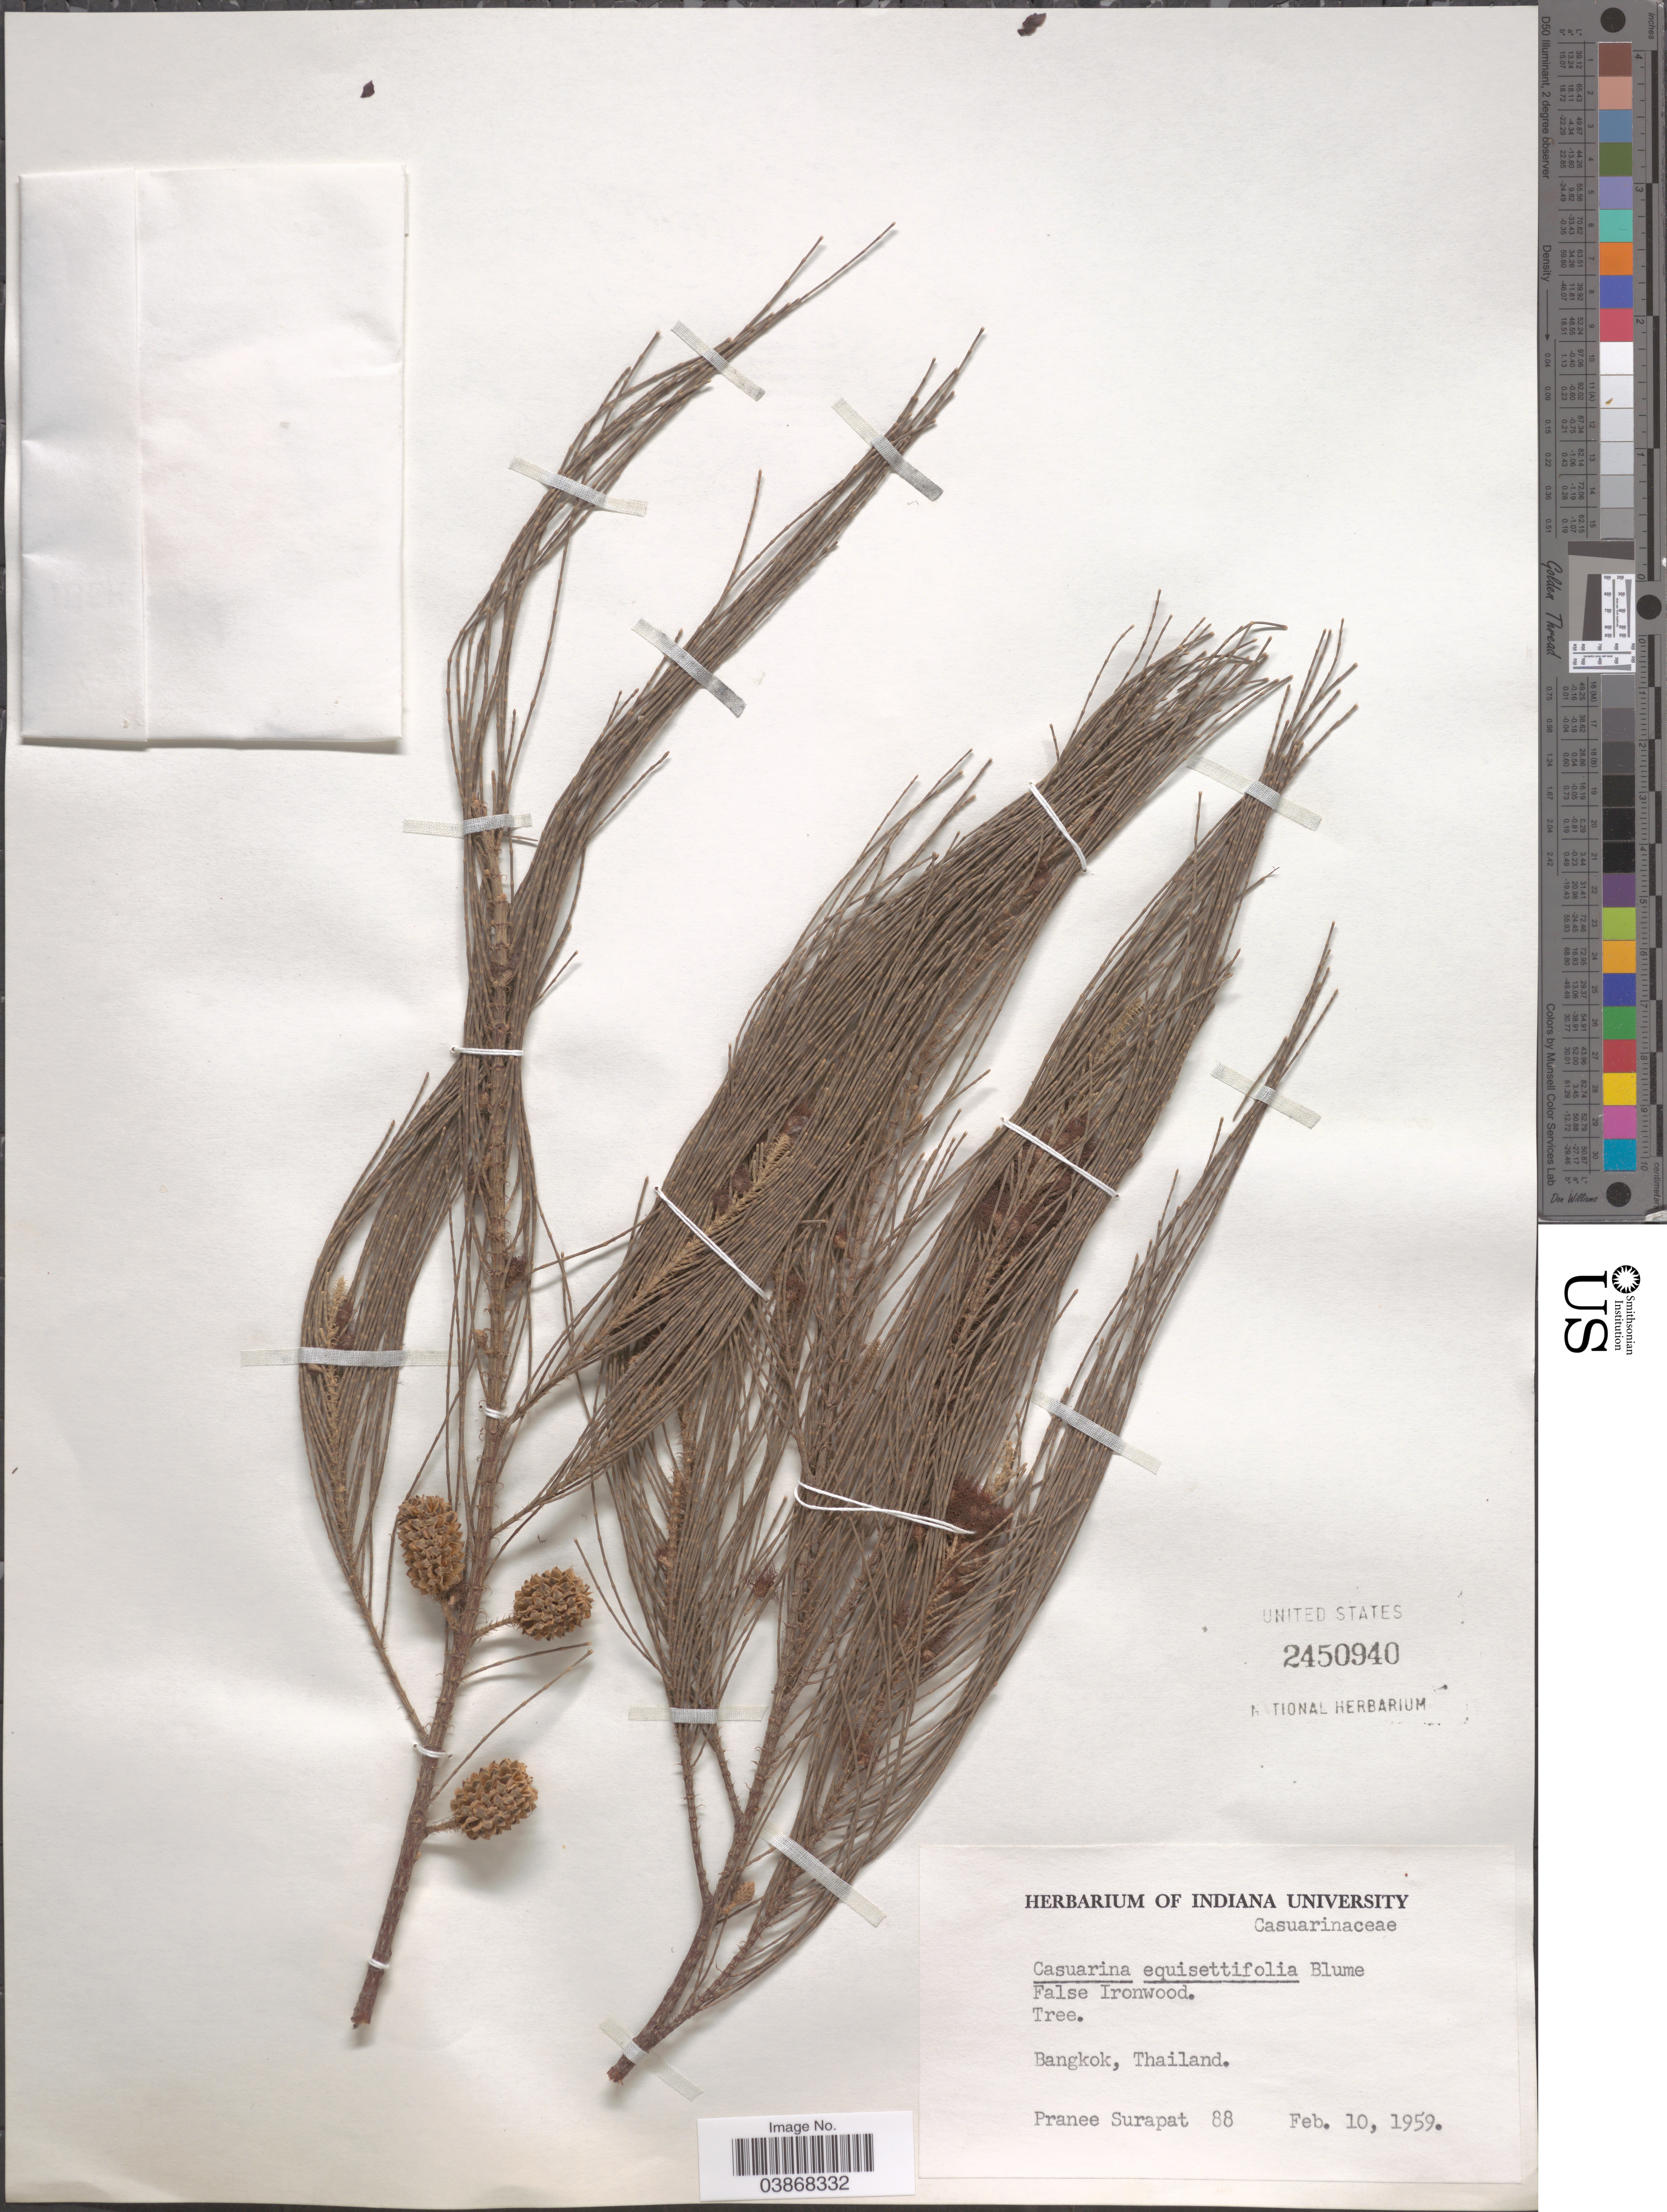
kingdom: Plantae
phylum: Tracheophyta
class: Magnoliopsida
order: Fagales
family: Casuarinaceae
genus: Casuarina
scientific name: Casuarina equisetifolia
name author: L.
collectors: P. Surapat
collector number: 88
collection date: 1959-02-10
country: Thailand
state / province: Bangkok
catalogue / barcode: US 2450940